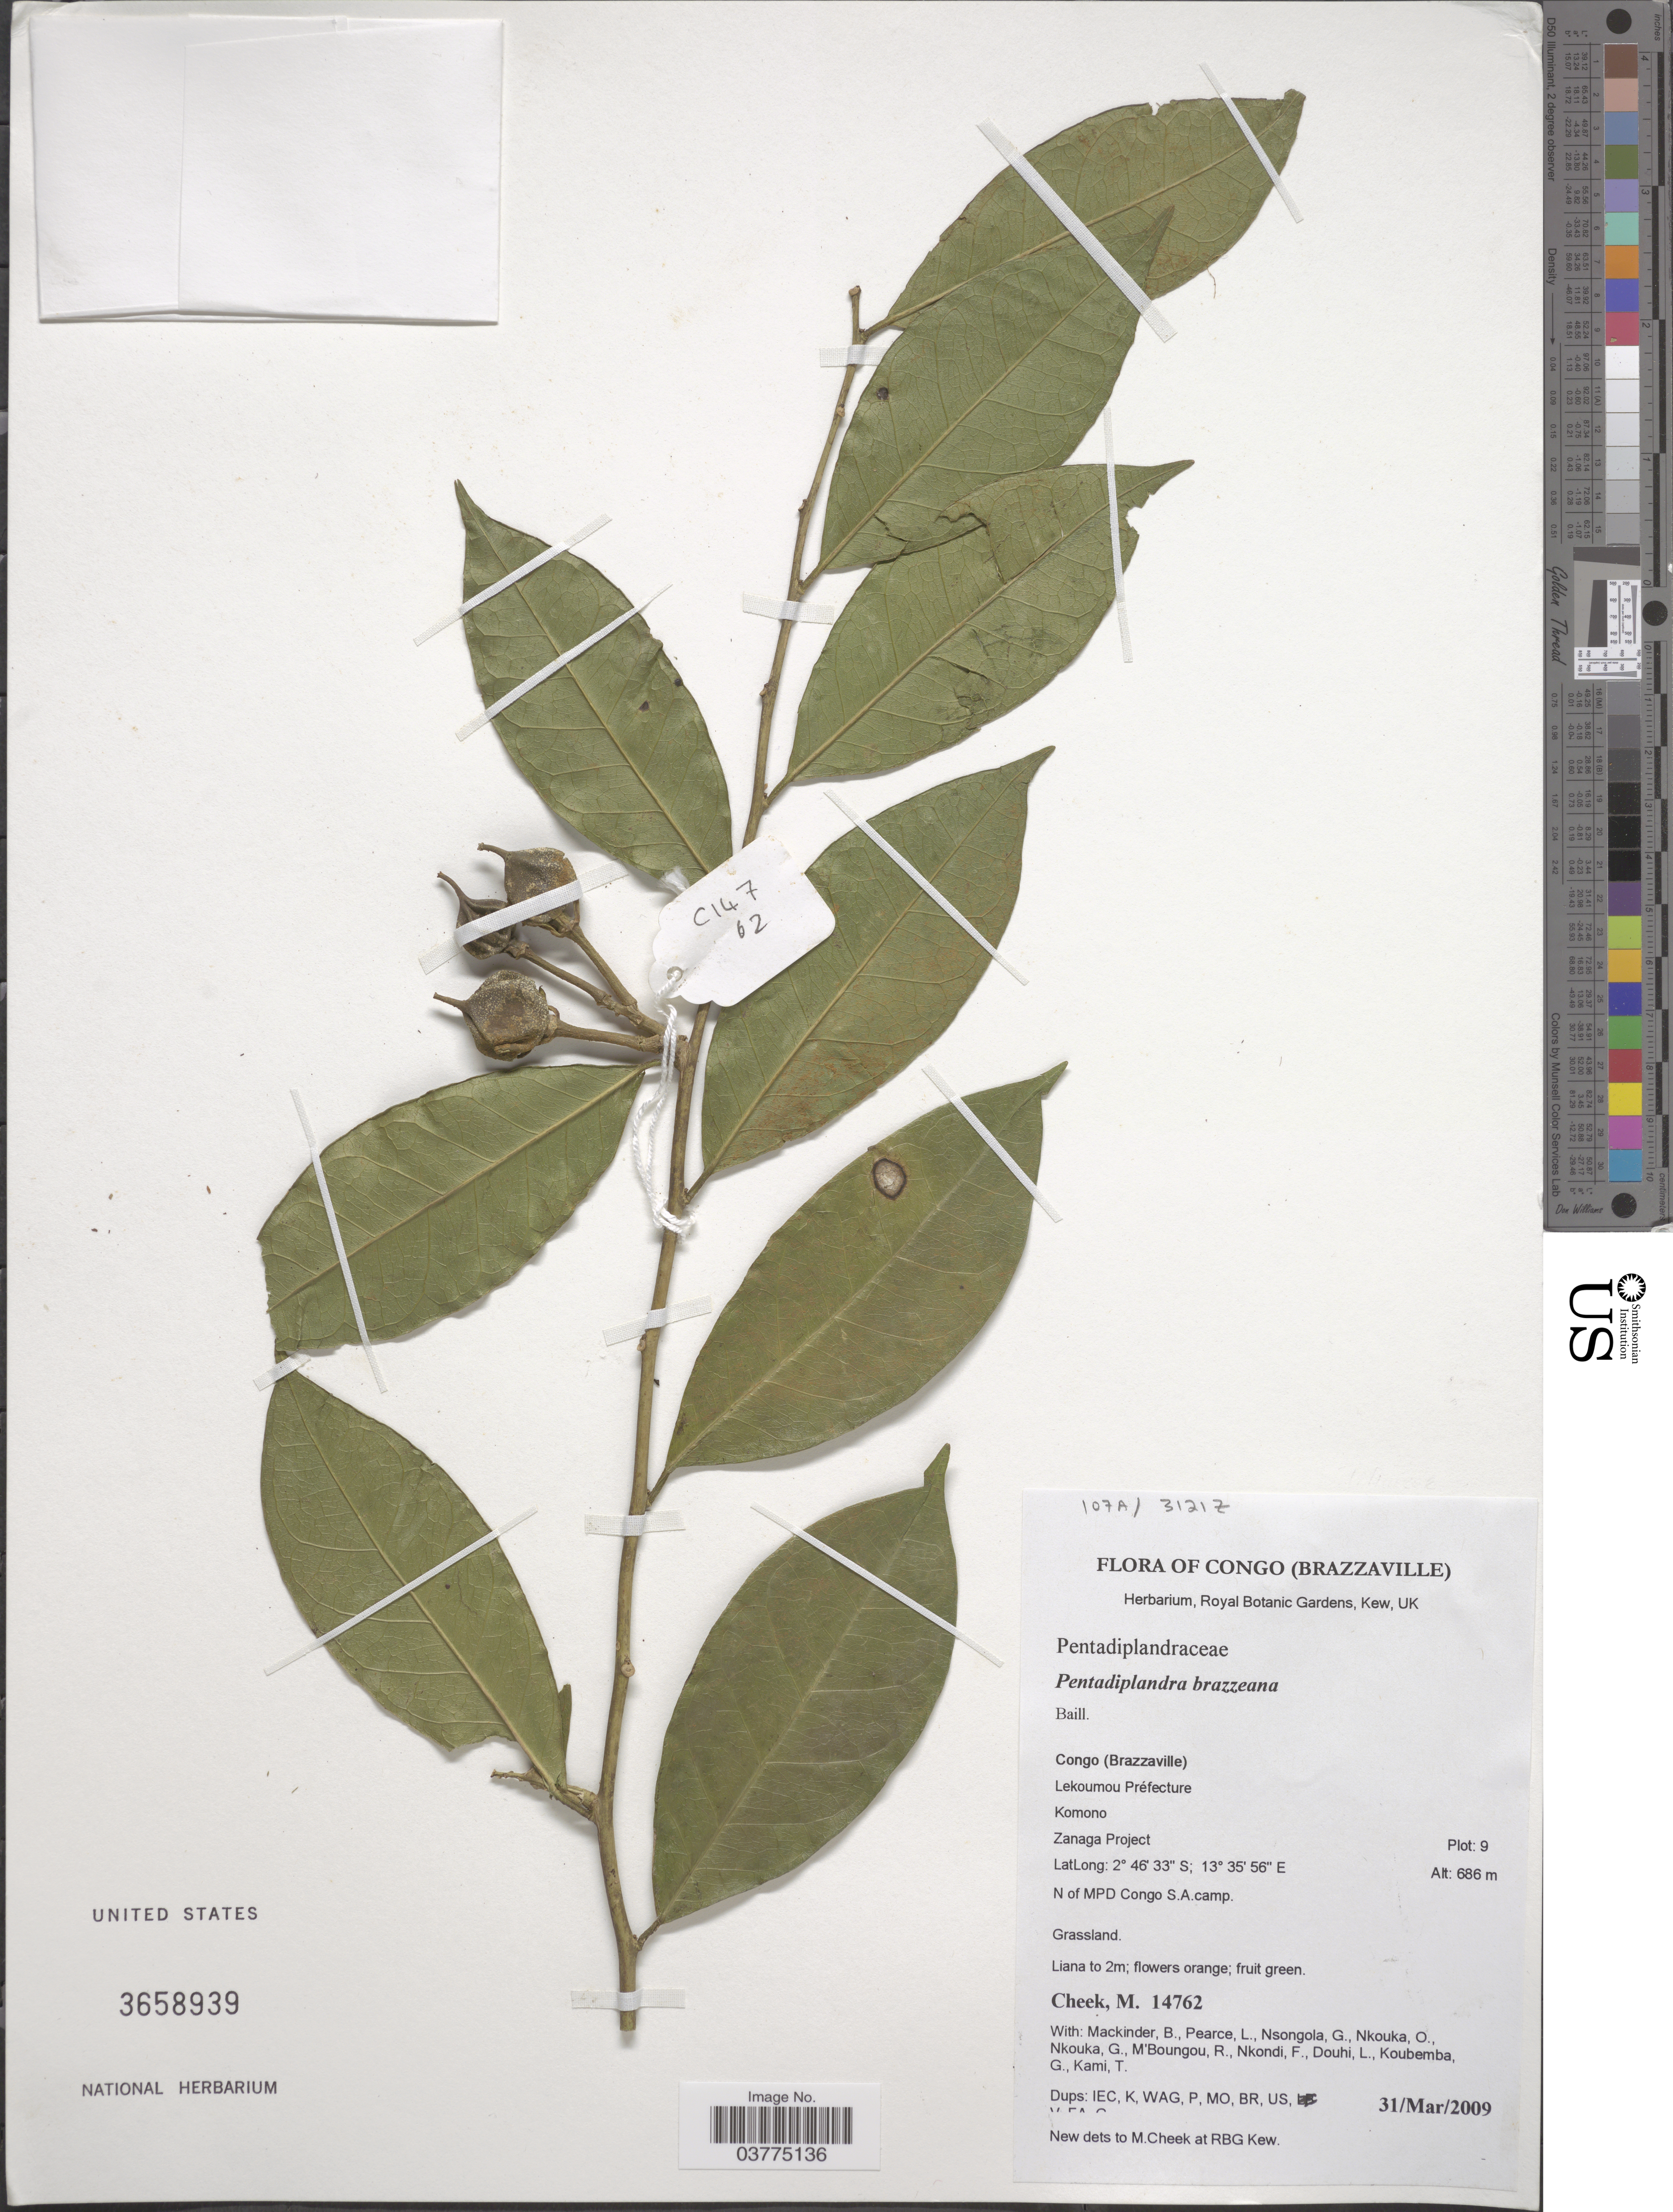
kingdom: Plantae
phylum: Tracheophyta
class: Magnoliopsida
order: Brassicales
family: Pentadiplandraceae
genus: Pentadiplandra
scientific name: Pentadiplandra brazzeana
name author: Baill.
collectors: M. Cheek, B. Mackinder, L. Pearce, G. Nsongola & et al.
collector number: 14762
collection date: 2009-03-31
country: Congo, Republic of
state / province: Lekoumou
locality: Congo. Lekoumou Préfecture. Komono. Zanaga Project. Plot: 9. N of MPD Congo S.A.camp.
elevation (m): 686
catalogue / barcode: US 3658939